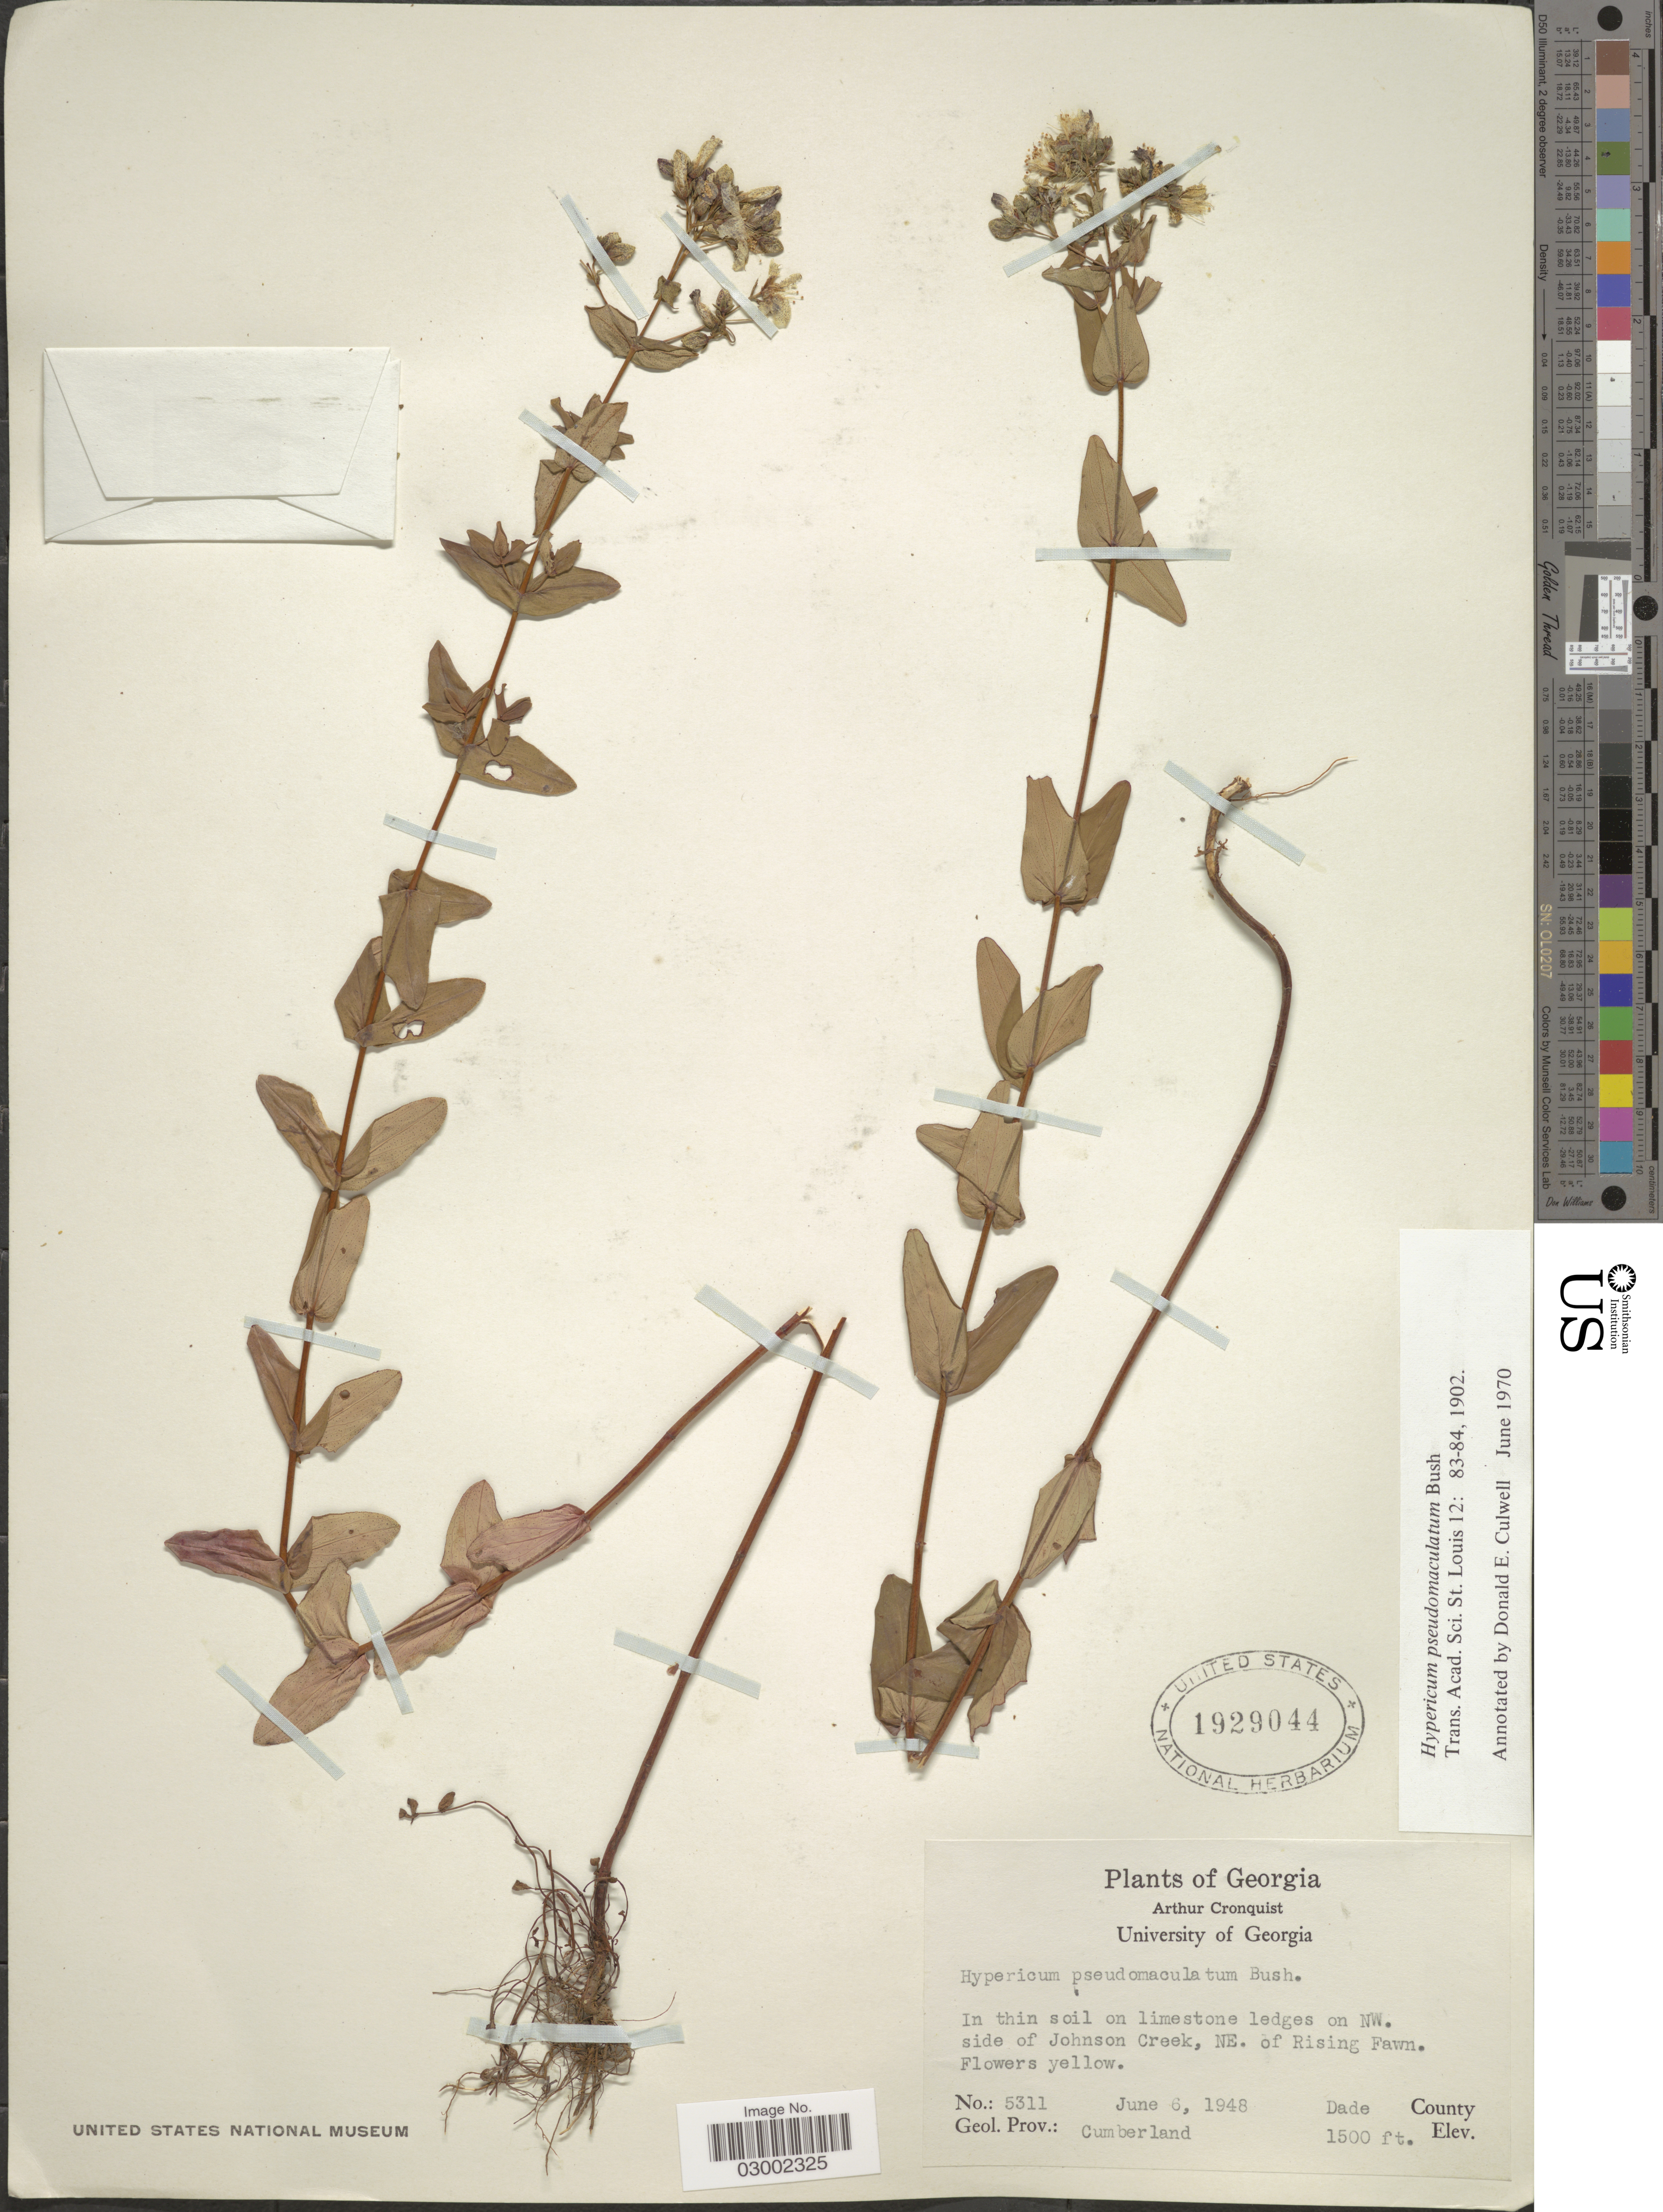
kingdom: Plantae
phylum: Tracheophyta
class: Magnoliopsida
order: Malpighiales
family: Hypericaceae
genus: Hypericum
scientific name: Hypericum pseudomaculatum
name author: Bush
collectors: A. J. Cronquist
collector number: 5311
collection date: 1948-06-06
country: United States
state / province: Georgia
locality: On NW side of Johnson Creek, NE. of Rising Fawn. Dade County. Geol. Prov.: Cumberland.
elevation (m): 457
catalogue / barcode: US 1929044